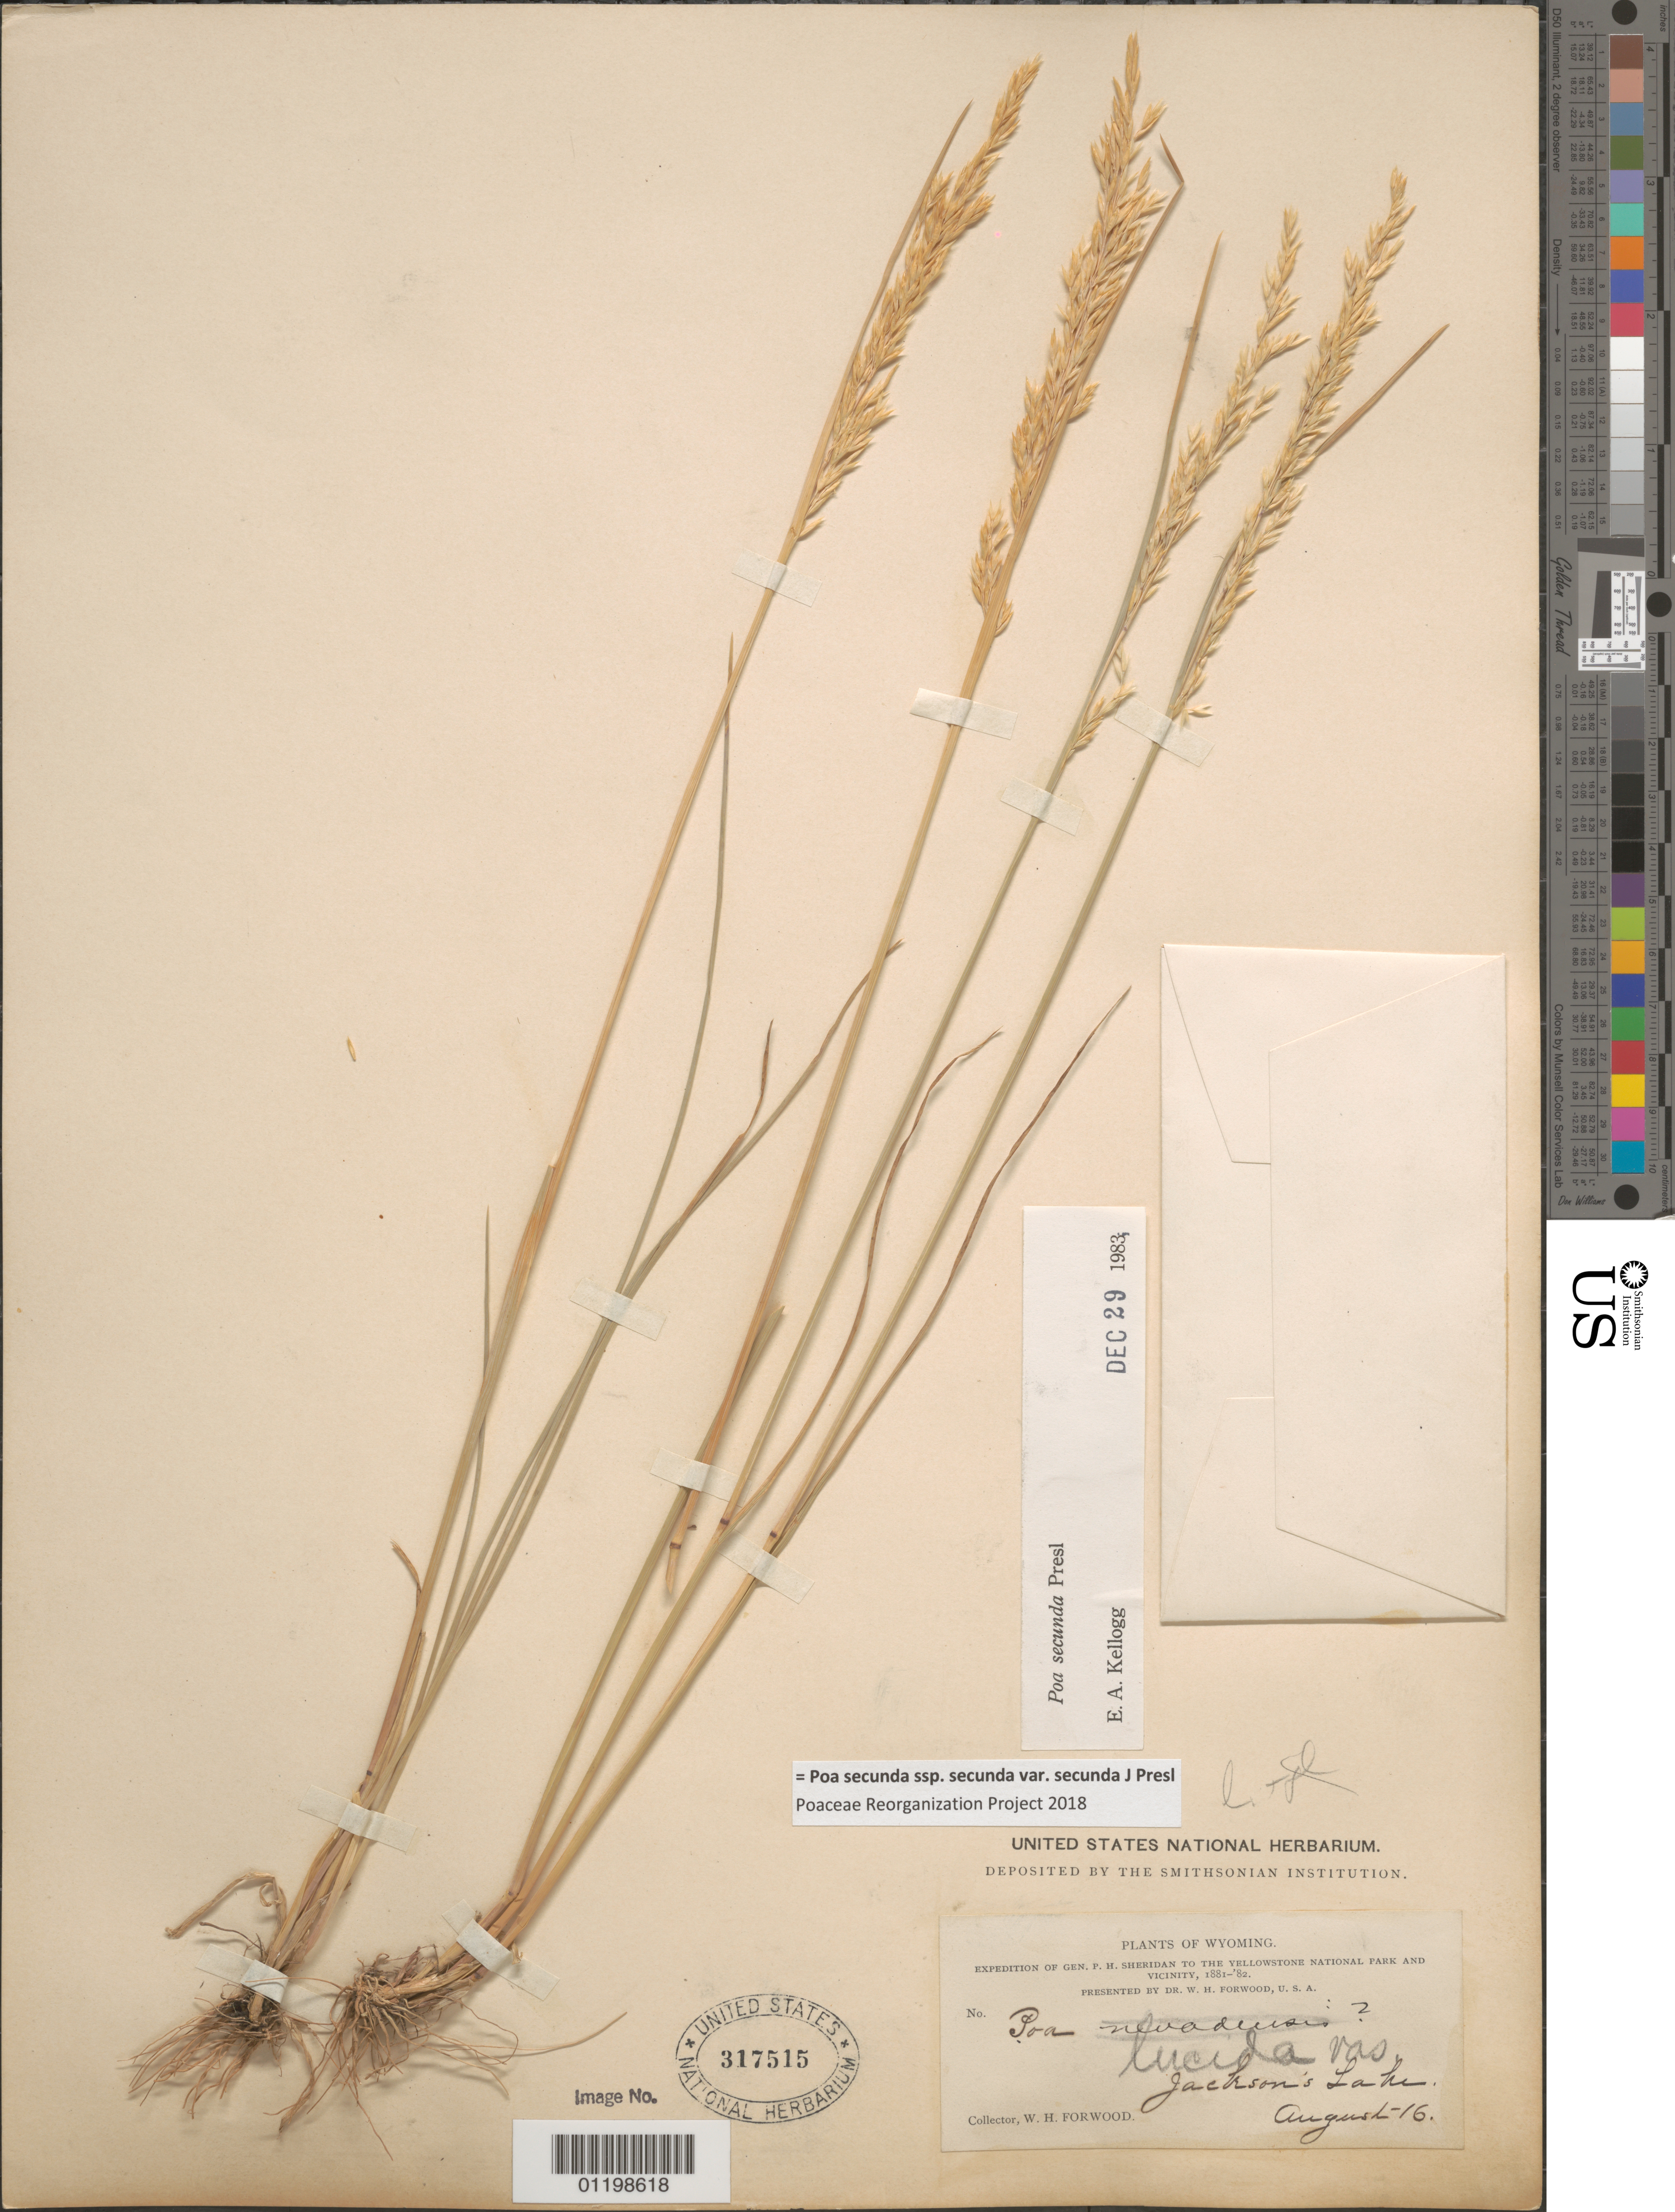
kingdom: Plantae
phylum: Tracheophyta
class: Liliopsida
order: Poales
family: Poaceae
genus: Poa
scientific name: Poa secunda subsp. secunda var. secunda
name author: J. Presl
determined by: Poaceae Reorganization Project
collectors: W. Forwood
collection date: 1881-08-16/1882-08-16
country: United States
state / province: Wyoming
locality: Jackson's Lake.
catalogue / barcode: US 317515